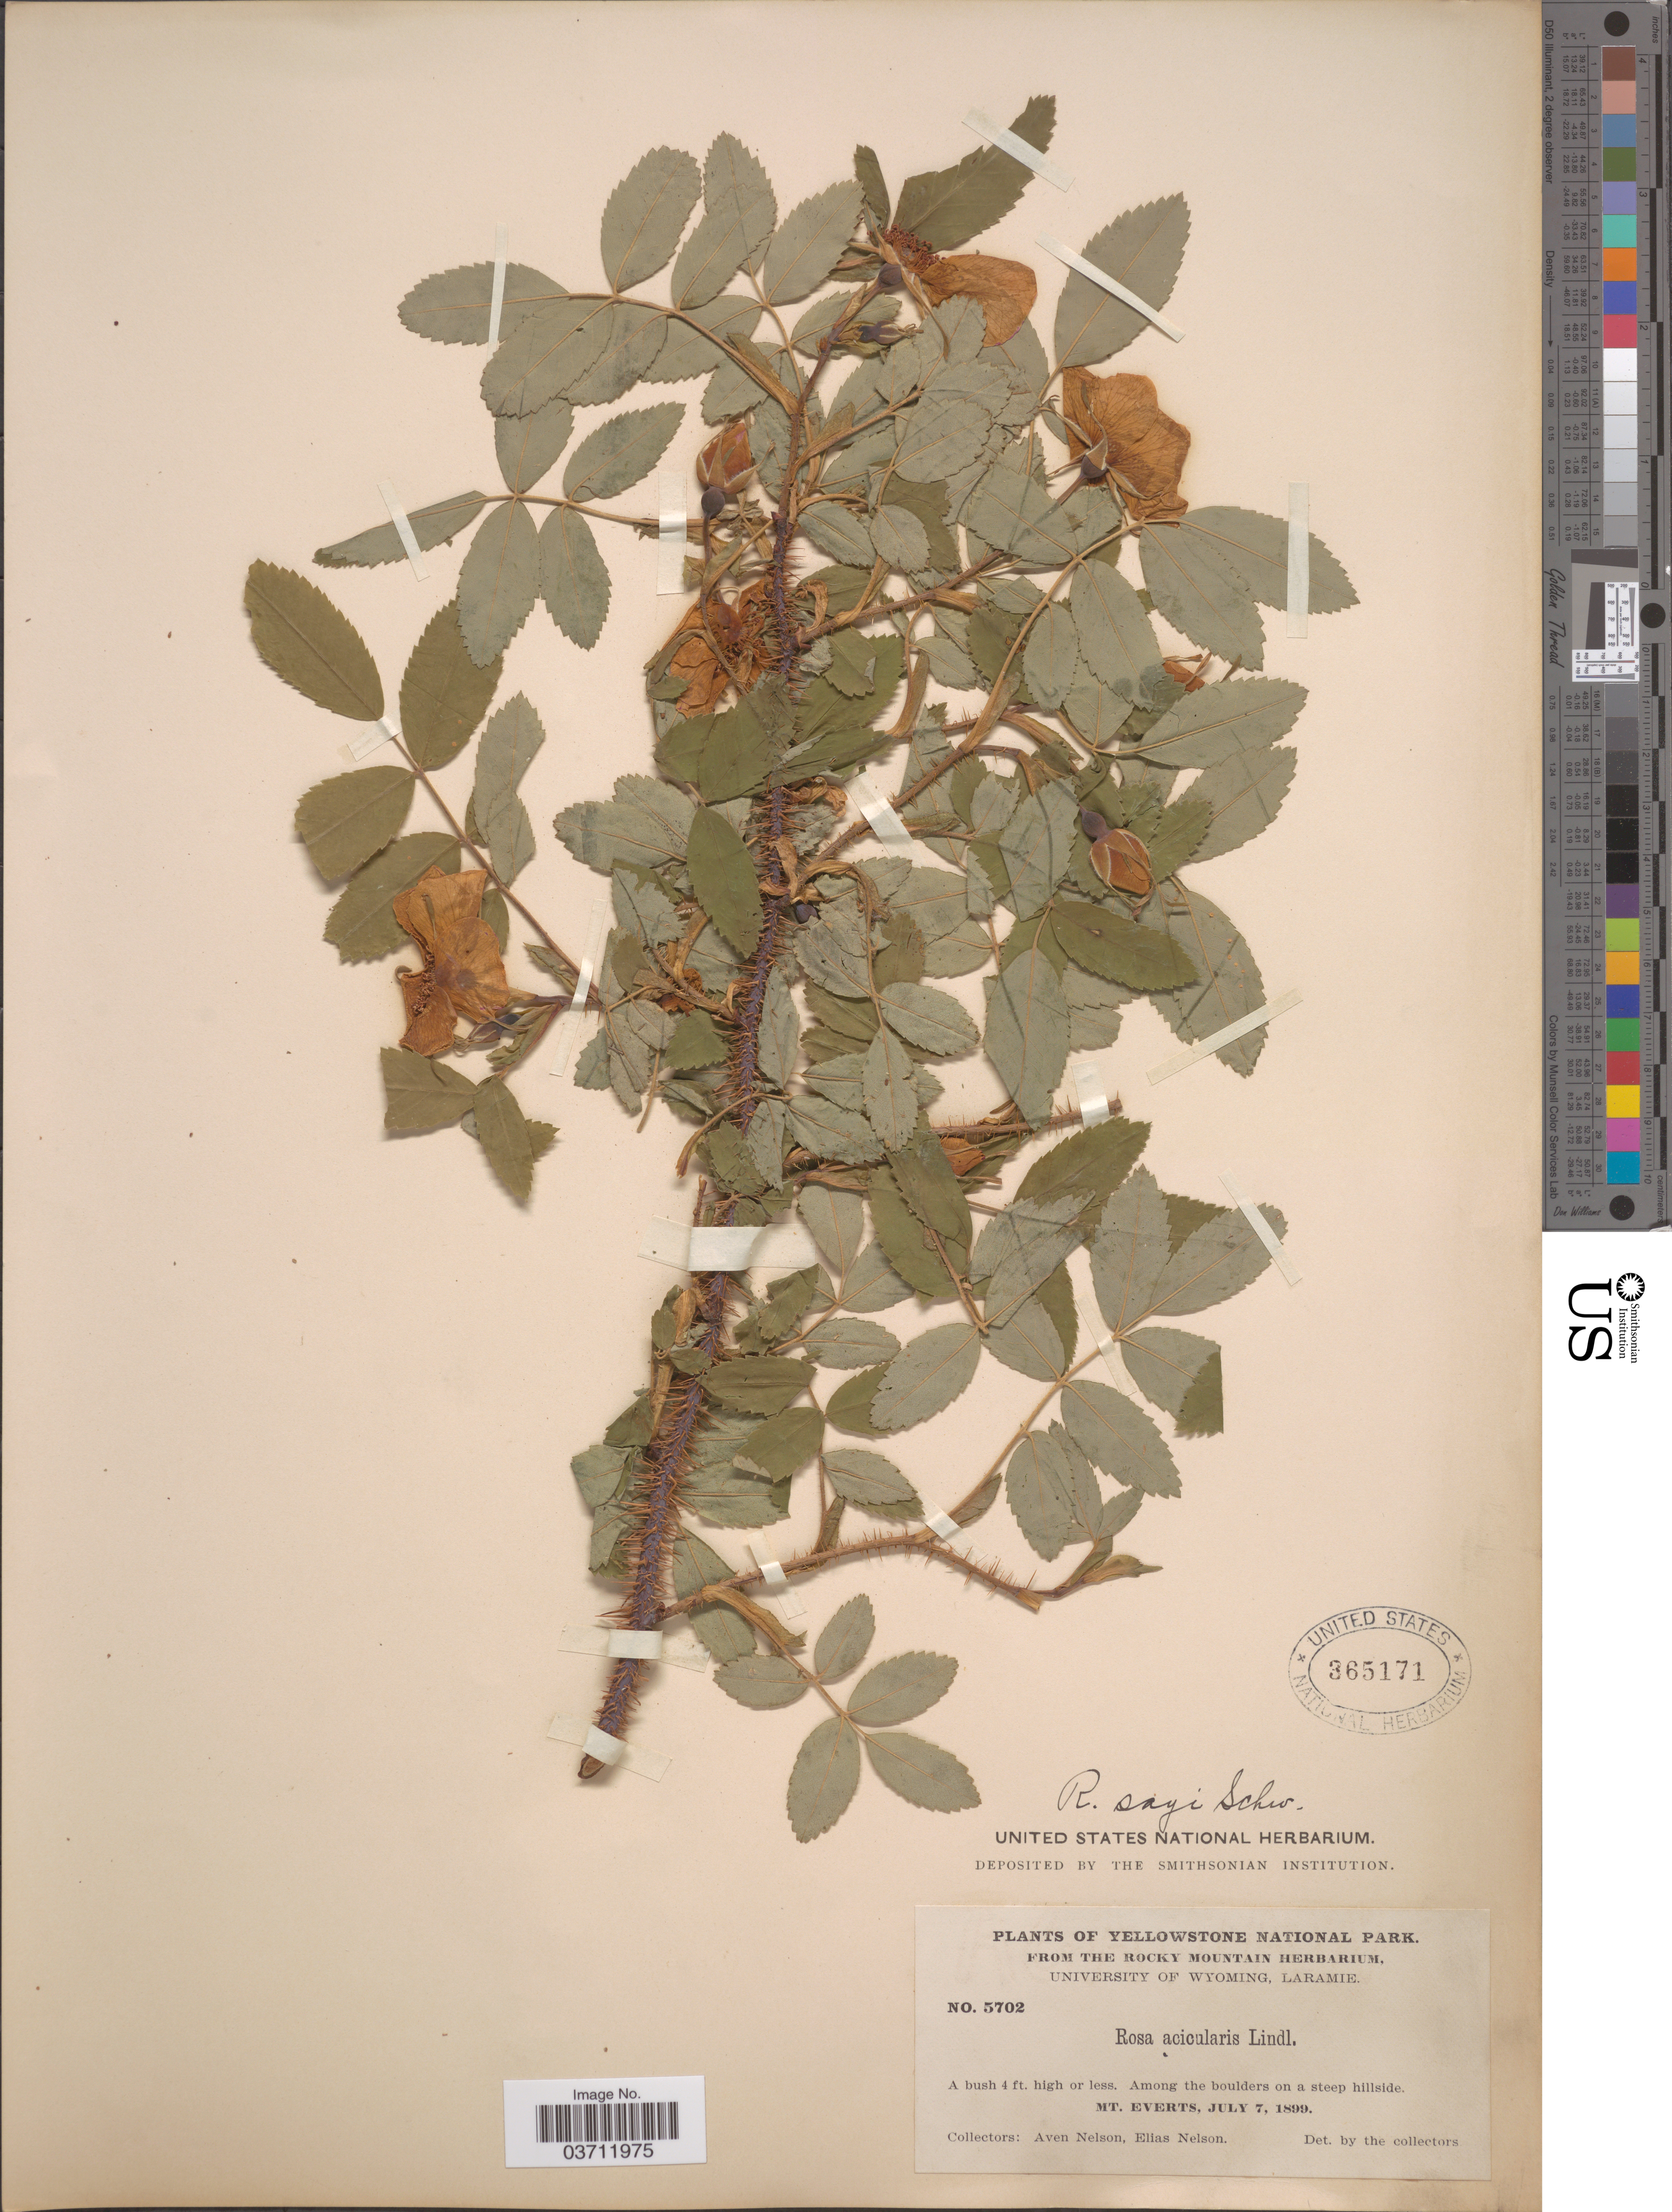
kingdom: Plantae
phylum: Tracheophyta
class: Magnoliopsida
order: Rosales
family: Rosaceae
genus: Rosa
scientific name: Rosa sayi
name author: Schwein.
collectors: A. Nelson & E. Nelson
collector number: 5702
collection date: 1899-07-07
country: United States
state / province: Wyoming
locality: Yellowstone National Park. Among the boulders on a steep hillside. Mt Everts.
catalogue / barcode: US 365171